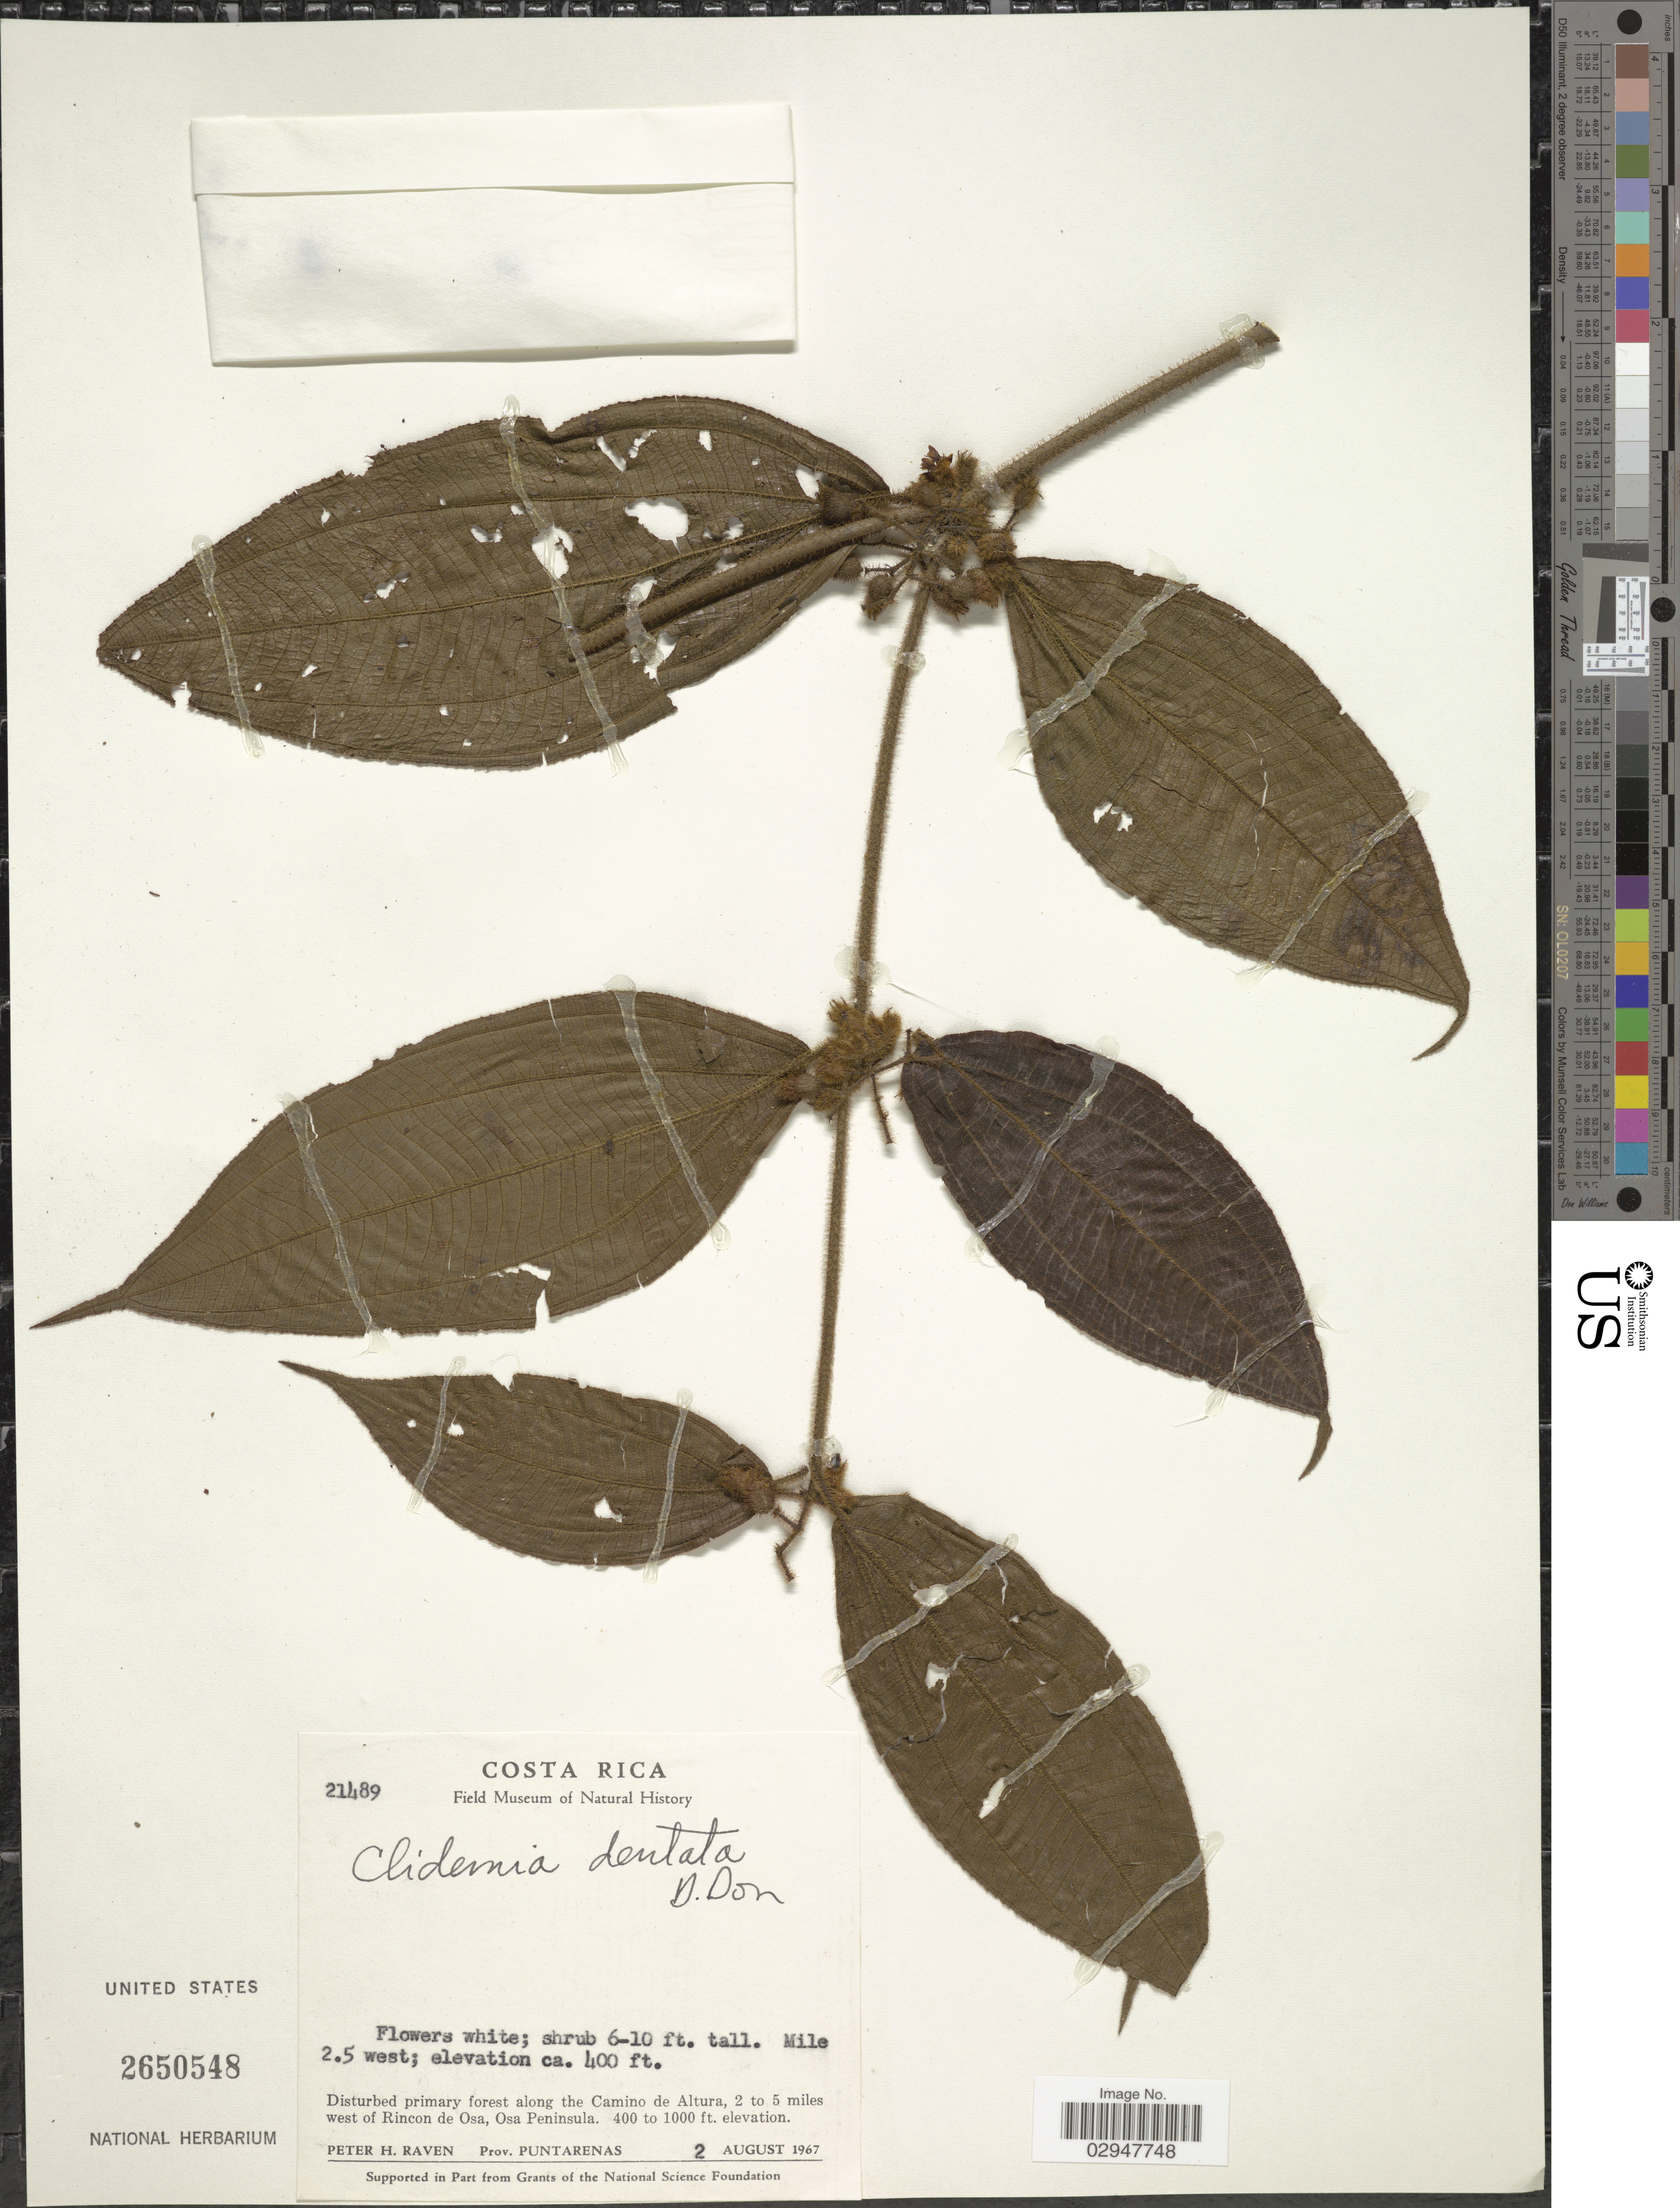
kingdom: Plantae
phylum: Tracheophyta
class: Magnoliopsida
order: Myrtales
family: Melastomataceae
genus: Clidemia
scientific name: Clidemia dentata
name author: D. Don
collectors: P. Raven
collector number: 21489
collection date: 1967-08-02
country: Costa Rica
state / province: Puntarenas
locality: Mile 2.5 west, Disturbed primary forest along the Camino de Altura, 2 to 5 miles west of Rincon de Osa, Osa Peninsula.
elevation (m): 122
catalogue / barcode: US 2650548